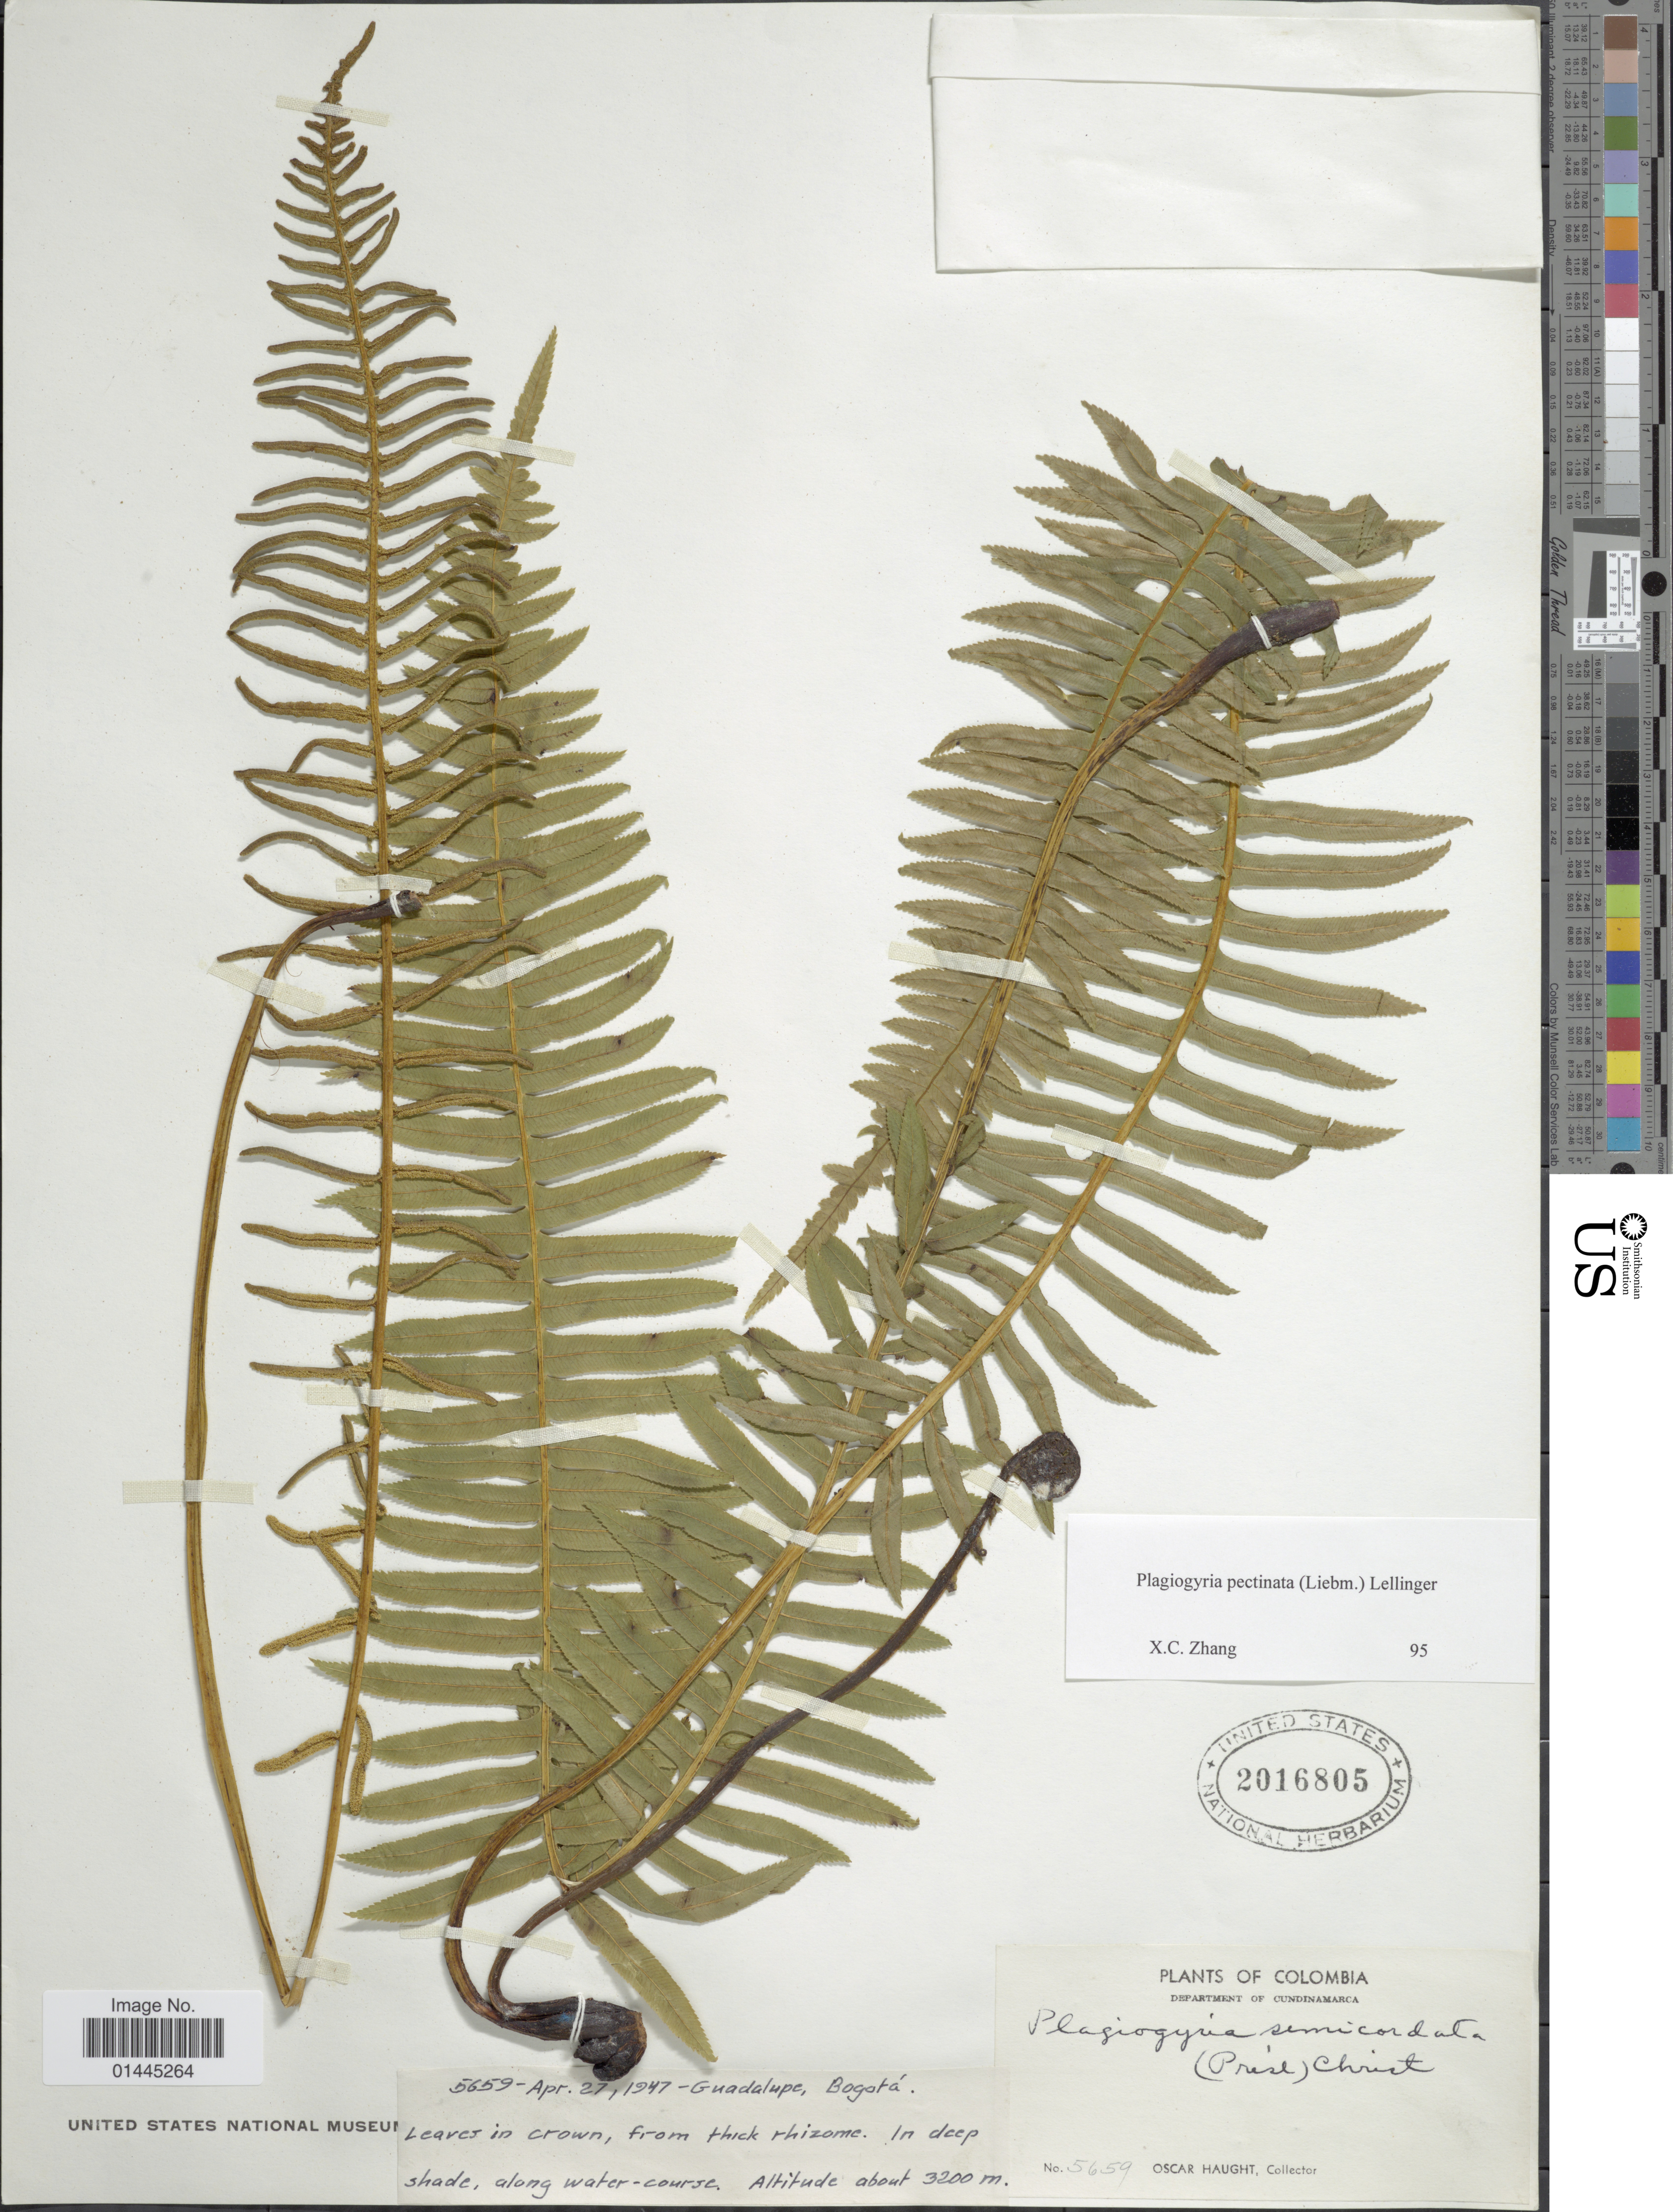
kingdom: Plantae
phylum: Tracheophyta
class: Polypodiopsida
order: Cyatheales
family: Plagiogyriaceae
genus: Plagiogyria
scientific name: Plagiogyria semicordata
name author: (C. Presl) Christ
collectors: O. L. Haught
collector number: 5659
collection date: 1947-04-27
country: Colombia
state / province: Cundinamarca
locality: Guadalupe, Bogota.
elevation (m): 3200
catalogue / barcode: US 2016805